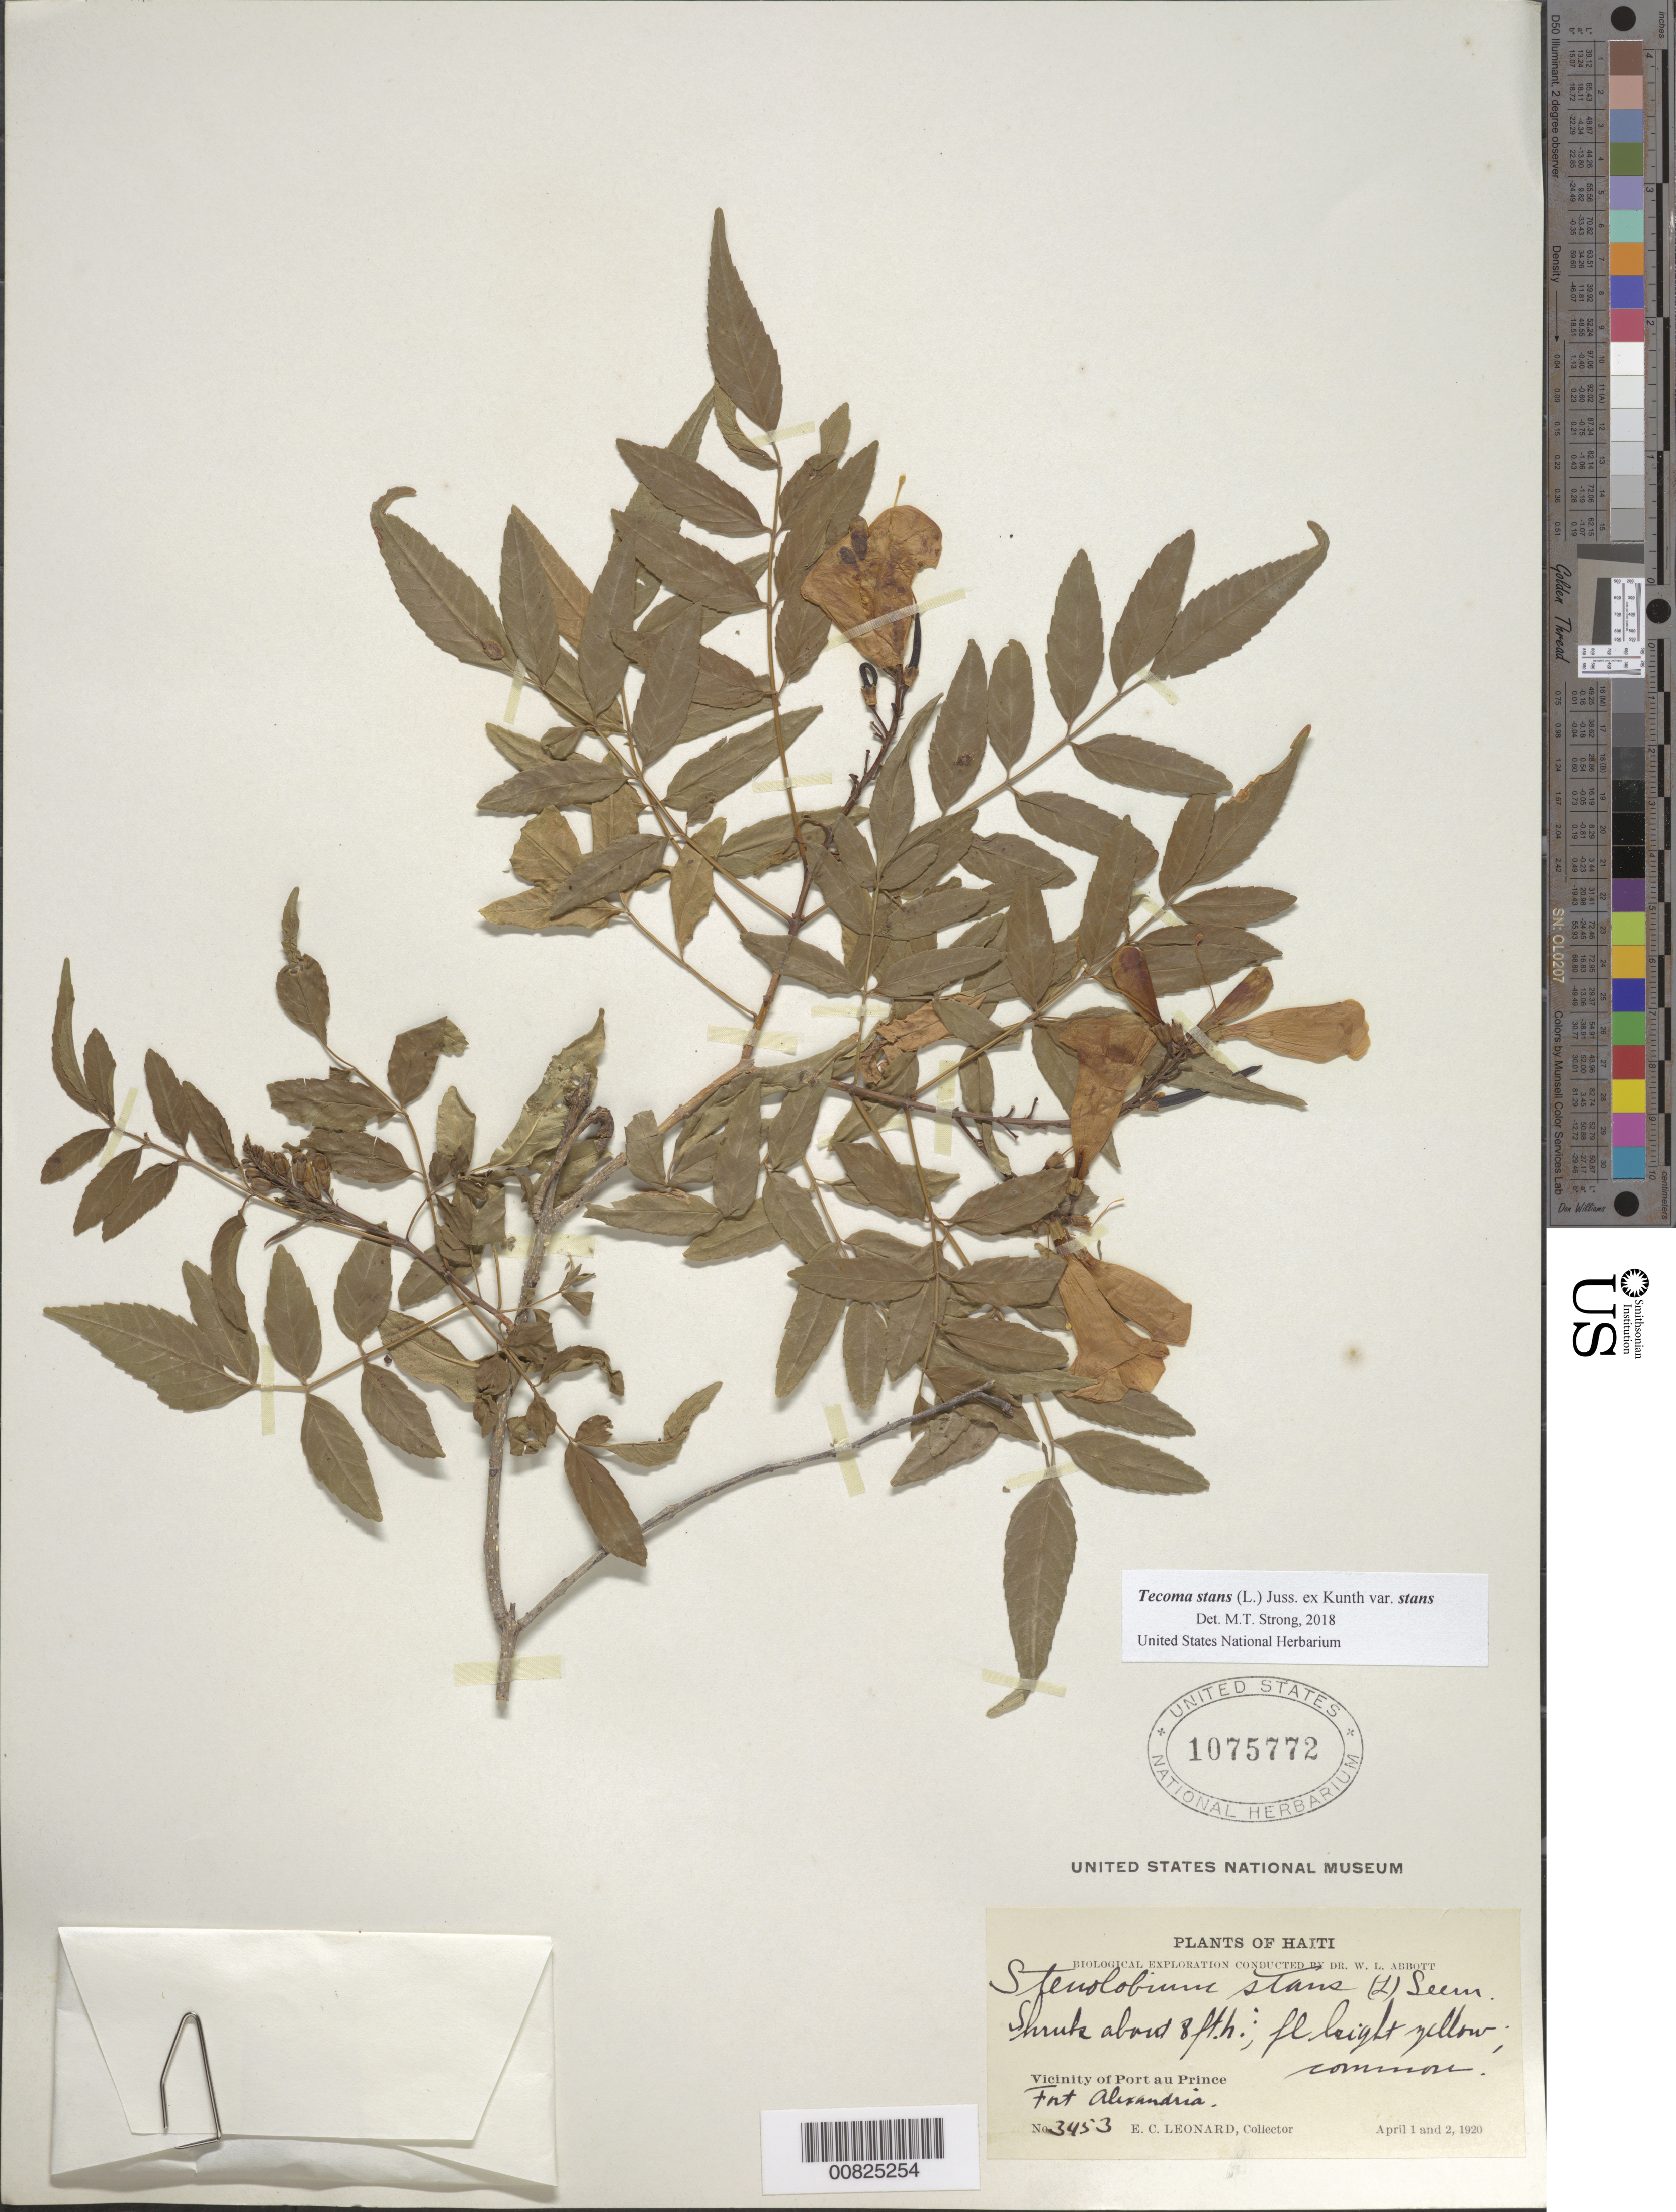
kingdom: Plantae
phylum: Tracheophyta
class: Magnoliopsida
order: Lamiales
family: Bignoniaceae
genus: Tecoma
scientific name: Tecoma stans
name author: (L.) Juss. ex Kunth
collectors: E. C. Leonard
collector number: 3453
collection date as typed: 01 Apr 1920 and 02 Apr 1920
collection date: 1920-04-01,1920-04-02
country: Haiti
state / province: Ouest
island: Hispaniola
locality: Vicinity of Port-au-Prince, Fort Alexandria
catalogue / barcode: US 1075772